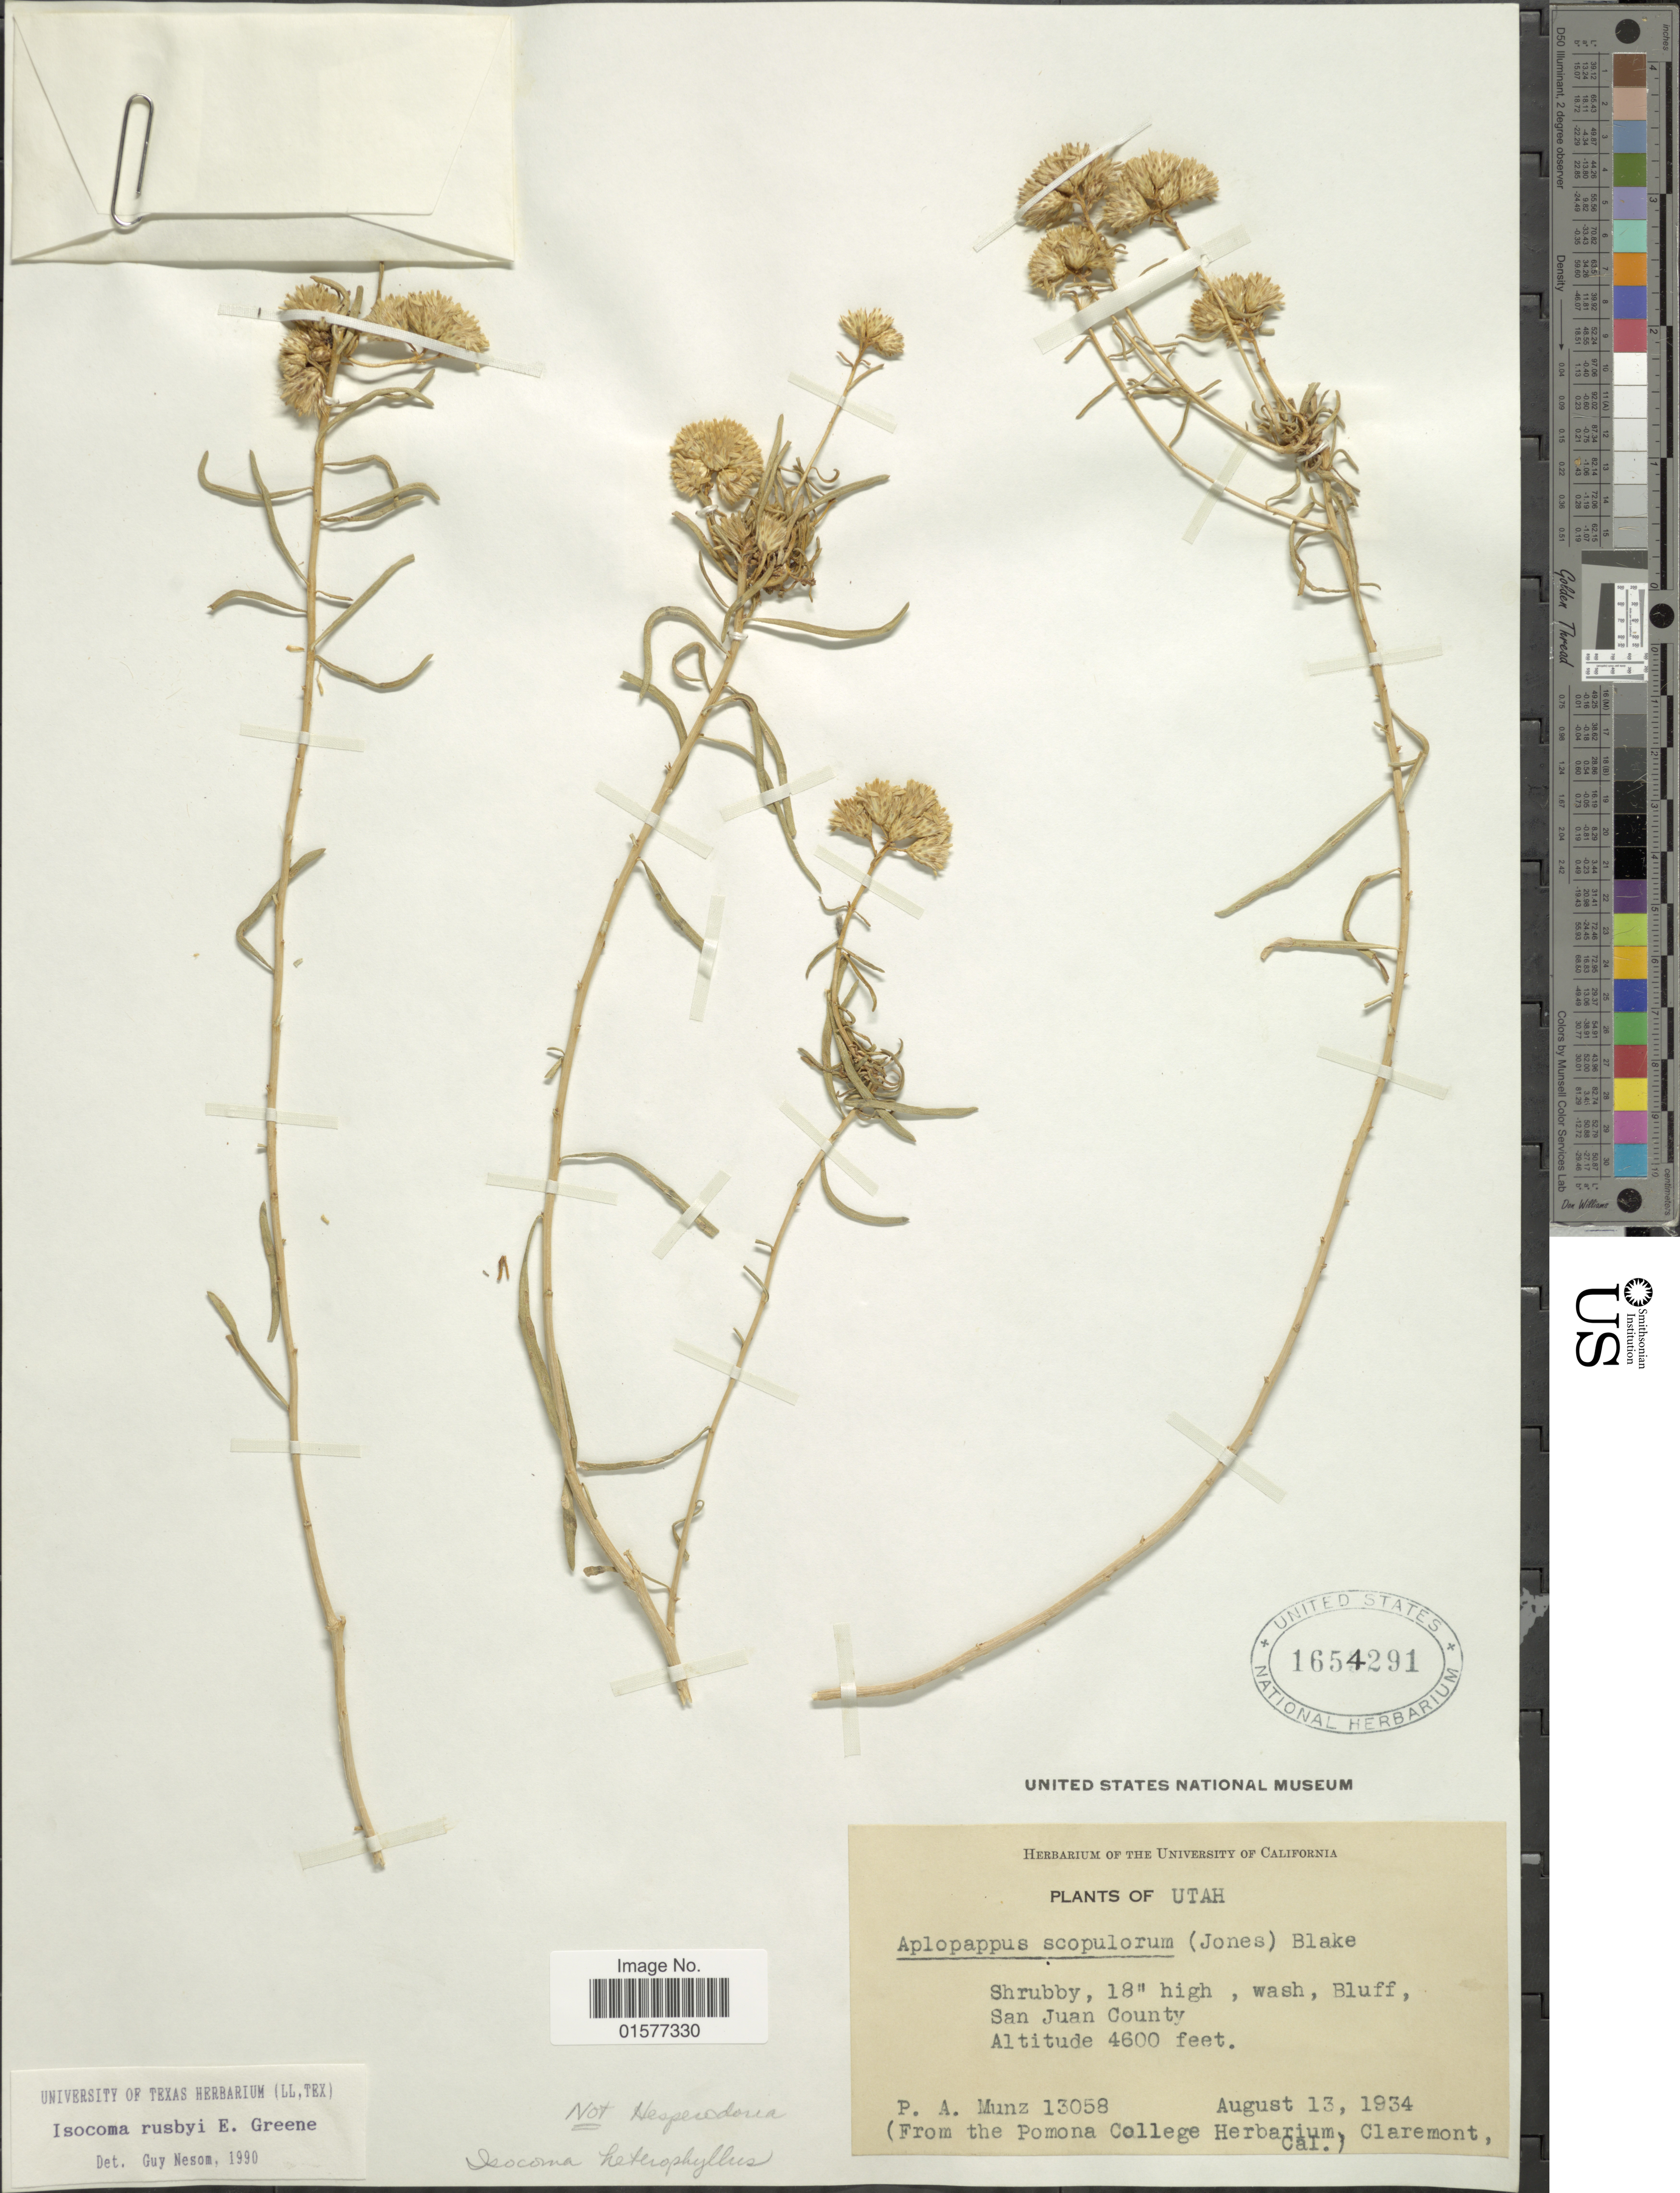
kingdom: Plantae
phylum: Tracheophyta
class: Magnoliopsida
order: Asterales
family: Asteraceae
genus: Isocoma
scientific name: Isocoma rusbyi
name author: Greene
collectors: P. A. Munz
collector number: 13058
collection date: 1934-08-13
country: United States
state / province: Utah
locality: San Juan County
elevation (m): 1402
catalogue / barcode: US 1654291